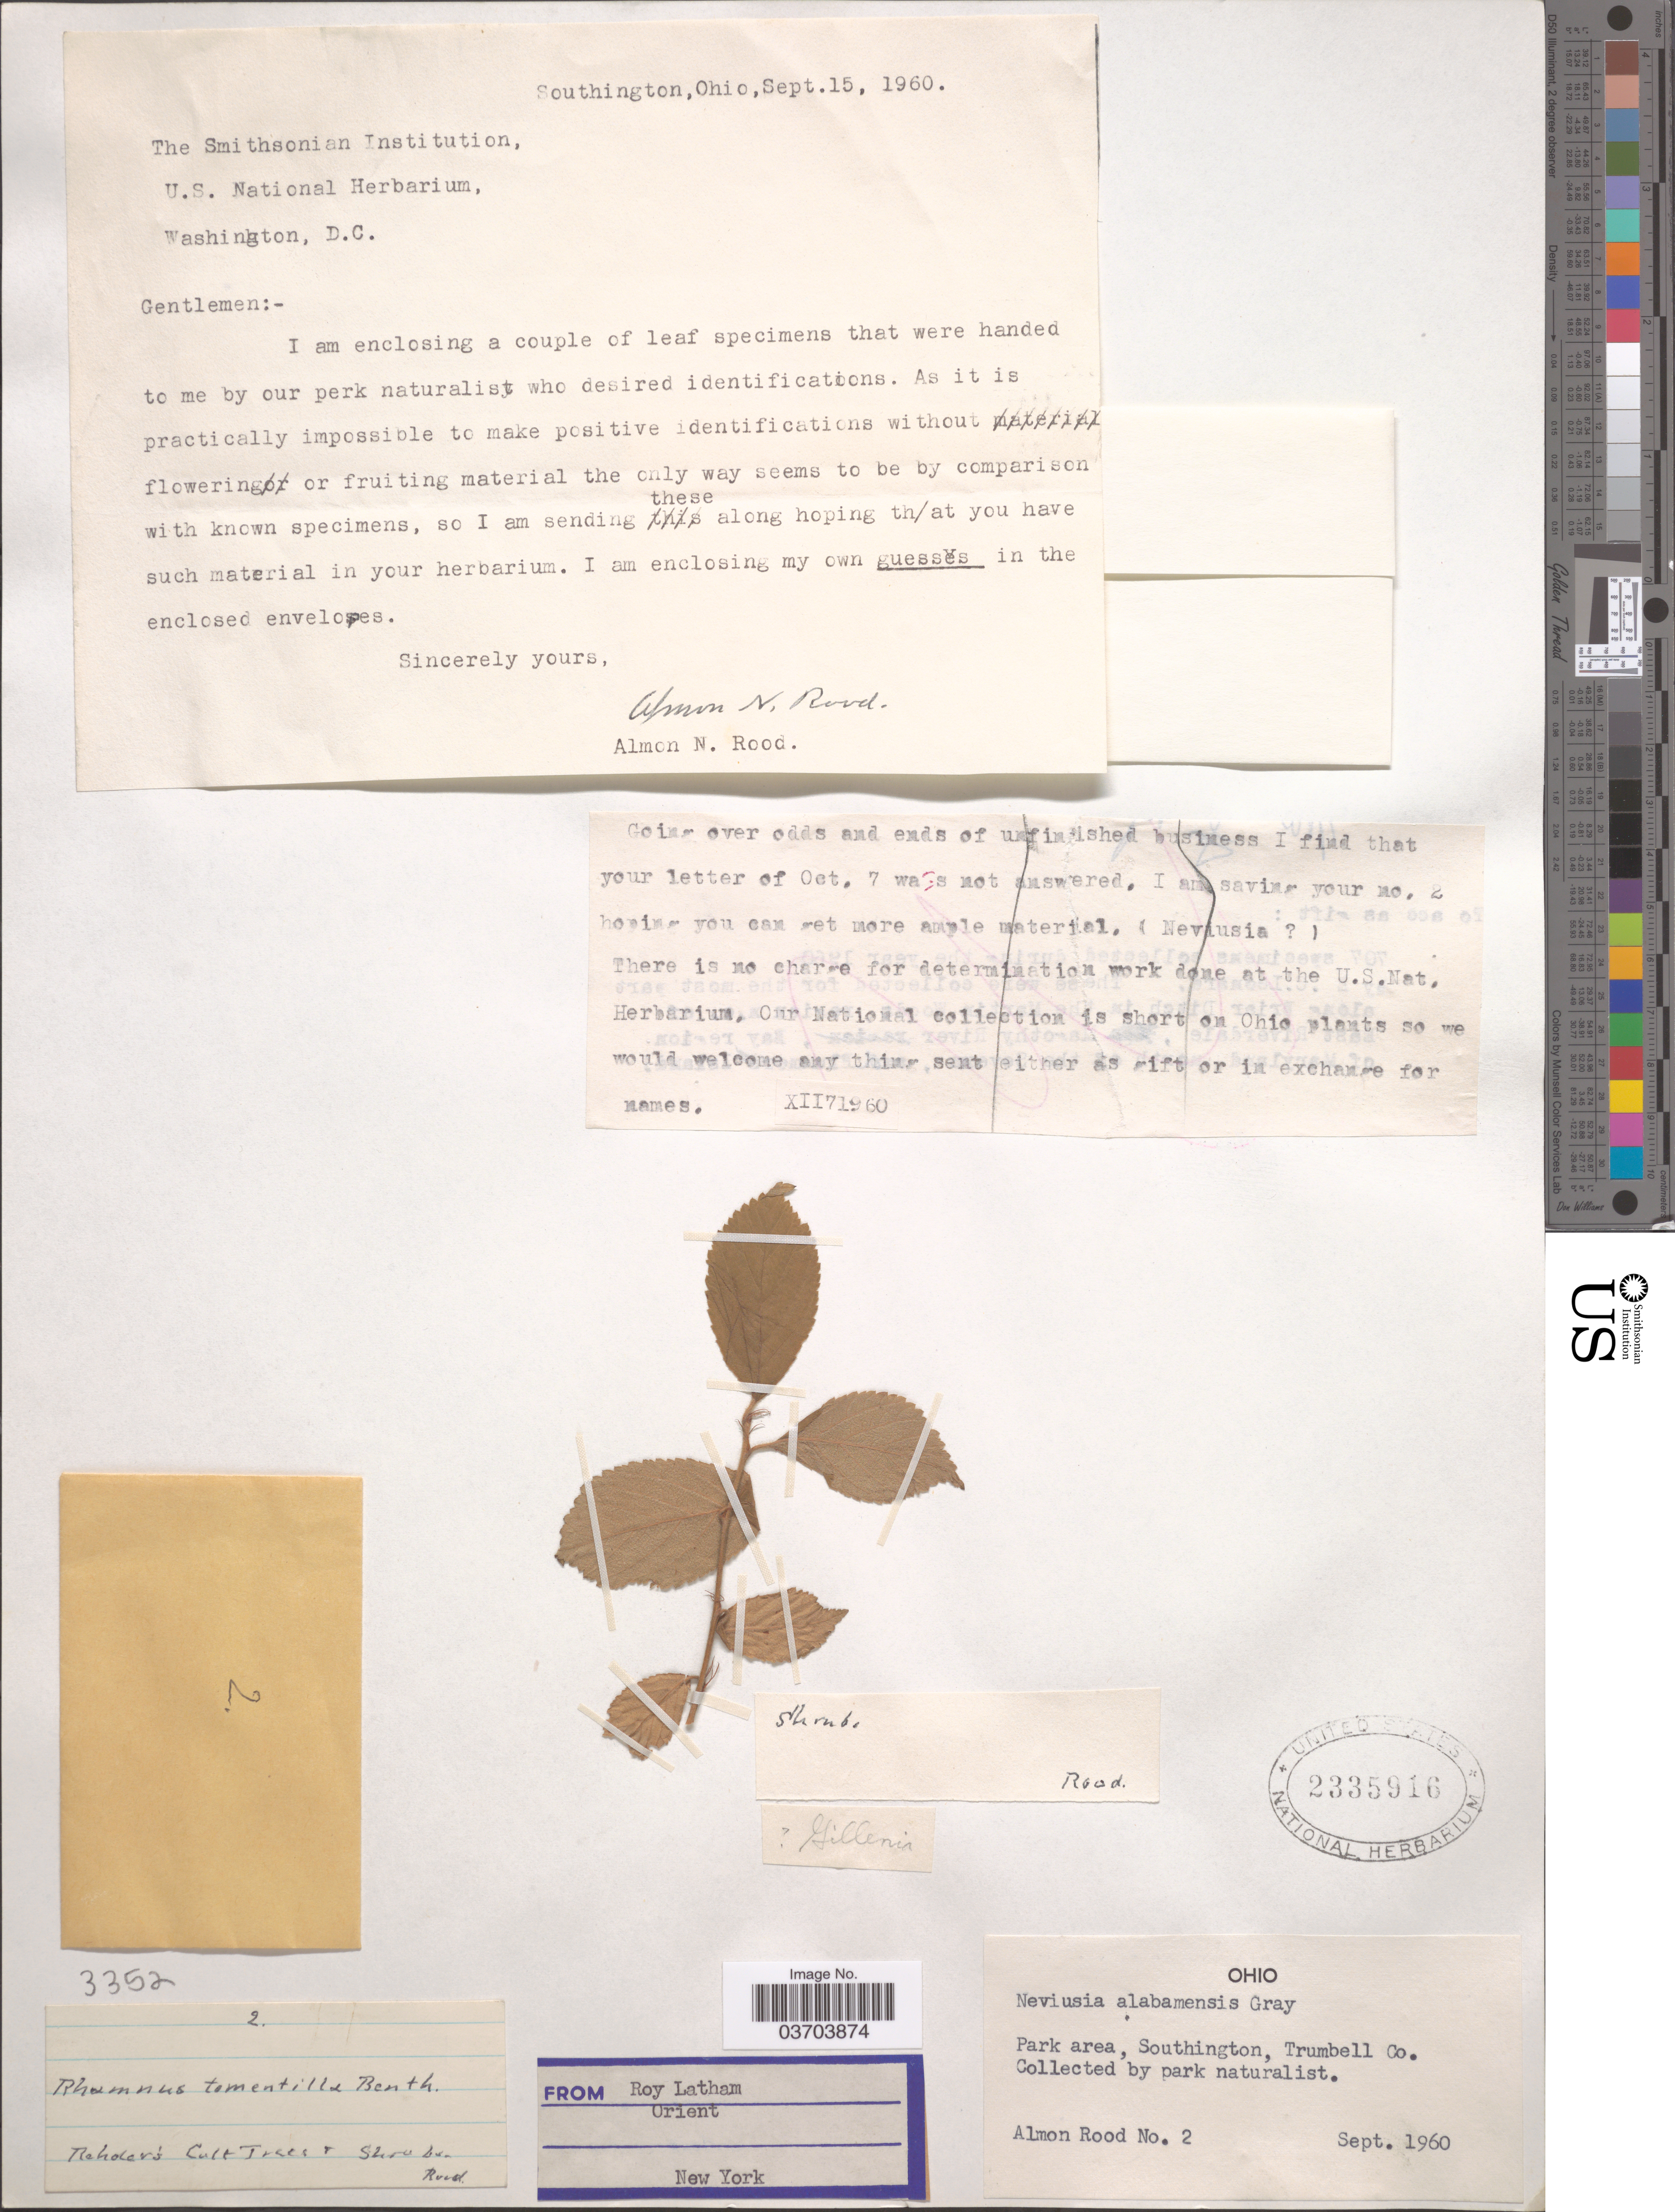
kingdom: Plantae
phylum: Tracheophyta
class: Magnoliopsida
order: Rosales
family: Rosaceae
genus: Neviusia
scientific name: Neviusia sp.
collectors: A. Rood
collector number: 2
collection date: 1960-09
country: United States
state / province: Ohio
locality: Park area, Southington, Trumbell Co.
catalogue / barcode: US 2335916